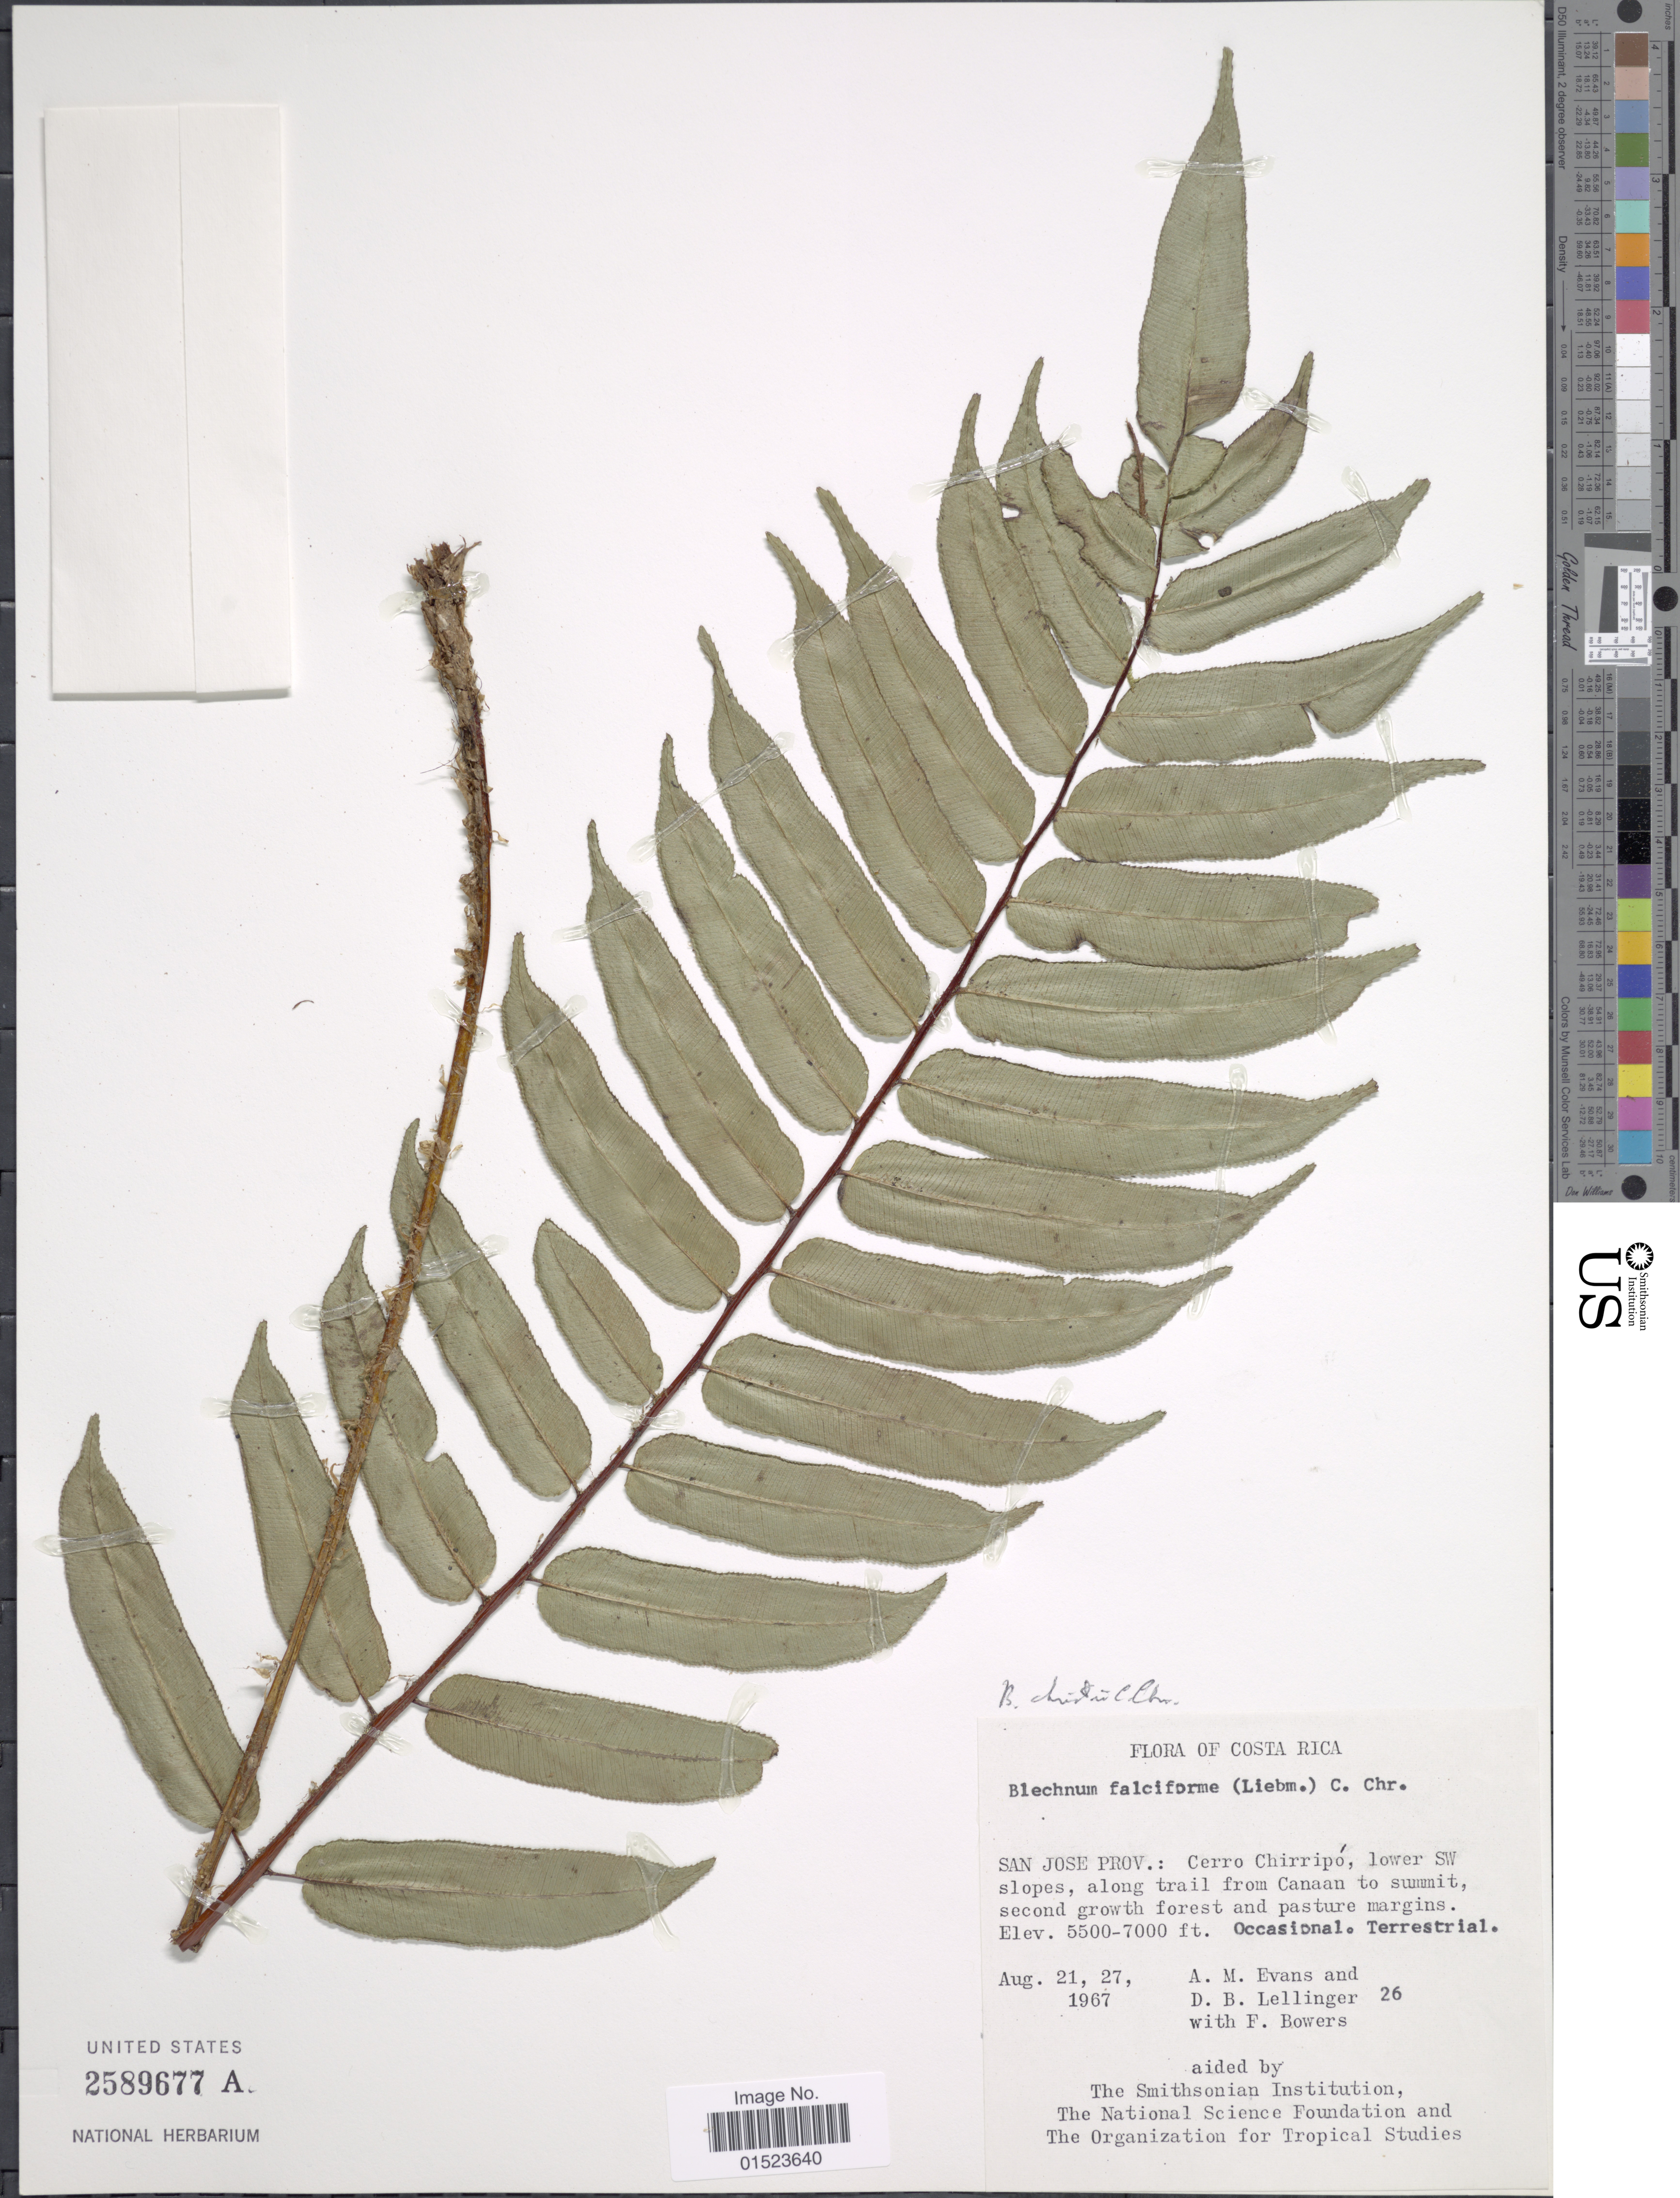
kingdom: Plantae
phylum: Tracheophyta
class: Polypodiopsida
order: Polypodiales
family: Blechnaceae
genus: Blechnum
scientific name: Blechnum christii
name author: C. Chr.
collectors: A. M. Evans, D. B. Lellinger & F. Bowers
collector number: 26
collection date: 1967-08-21/1967-08-27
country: Costa Rica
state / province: San José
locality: Cerro Chirripó, lower SW slopes, along trail from Canaan to summit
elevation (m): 1676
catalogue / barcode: US 2589677A